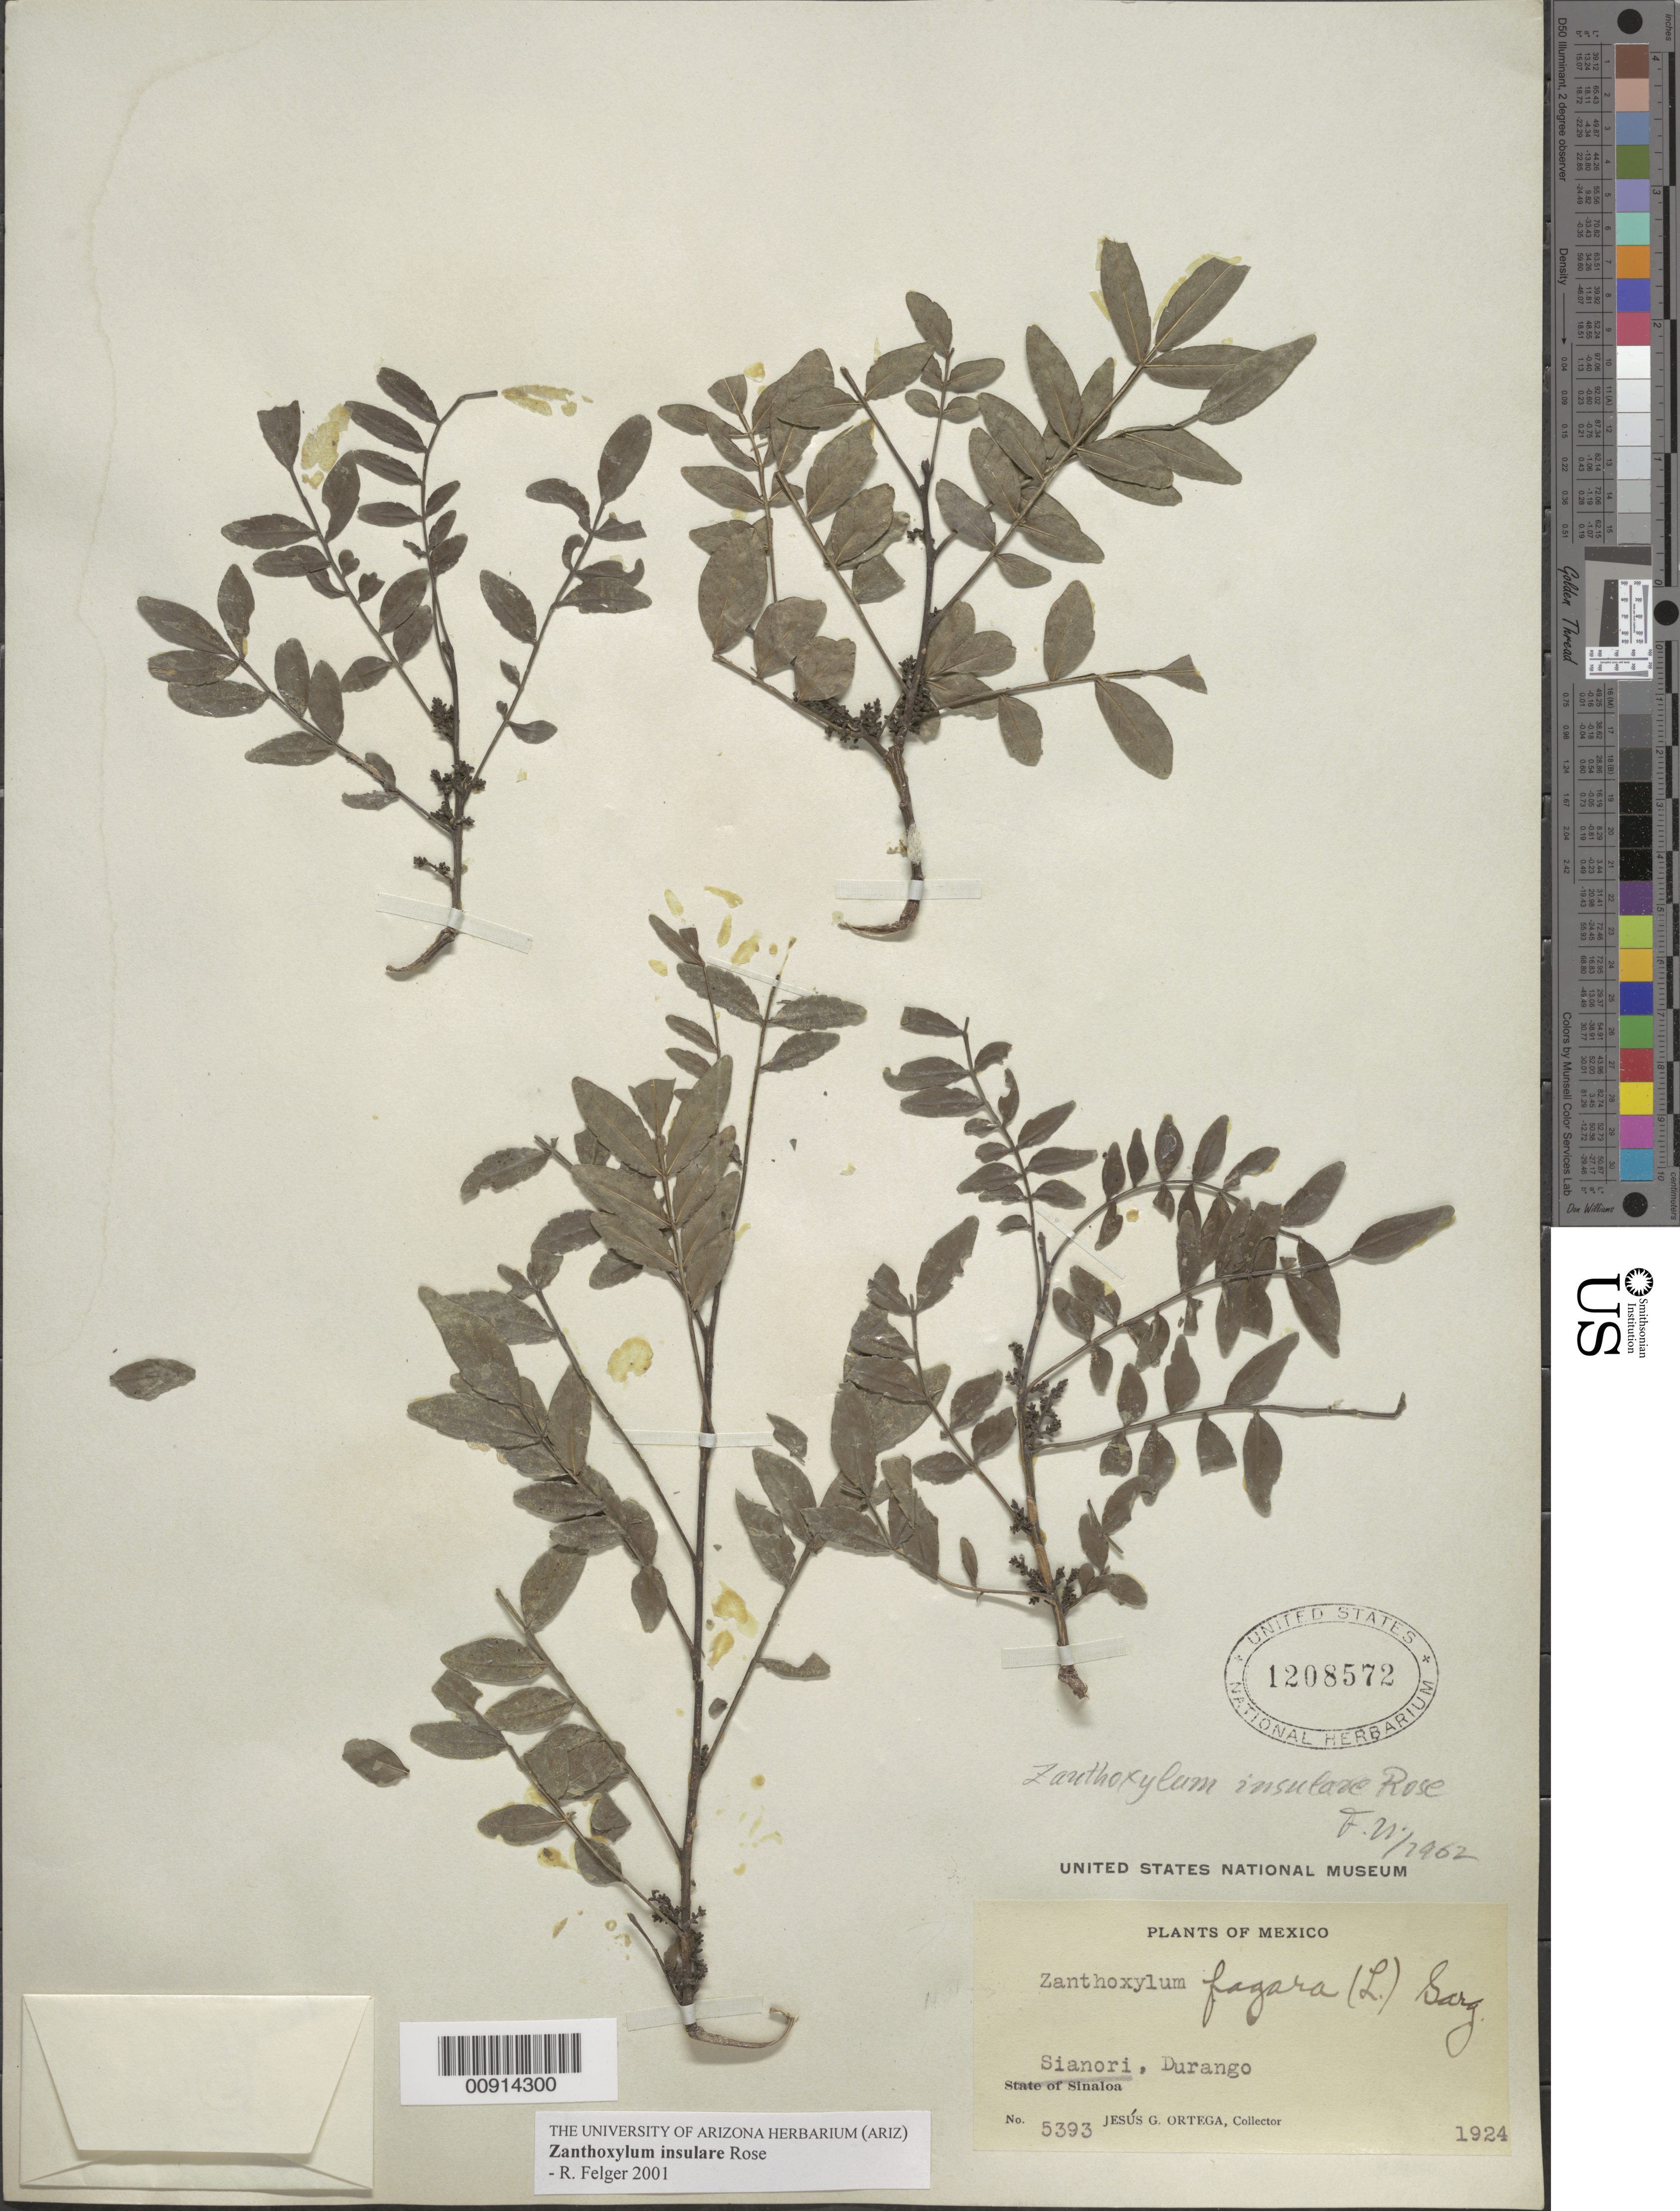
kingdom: Plantae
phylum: Tracheophyta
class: Magnoliopsida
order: Sapindales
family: Rutaceae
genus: Zanthoxylum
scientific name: Zanthoxylum insulare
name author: Rose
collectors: J. Ortega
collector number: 5393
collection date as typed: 1924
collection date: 1924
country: Mexico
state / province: Durango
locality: Sianori, Durango.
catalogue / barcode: US 1208572